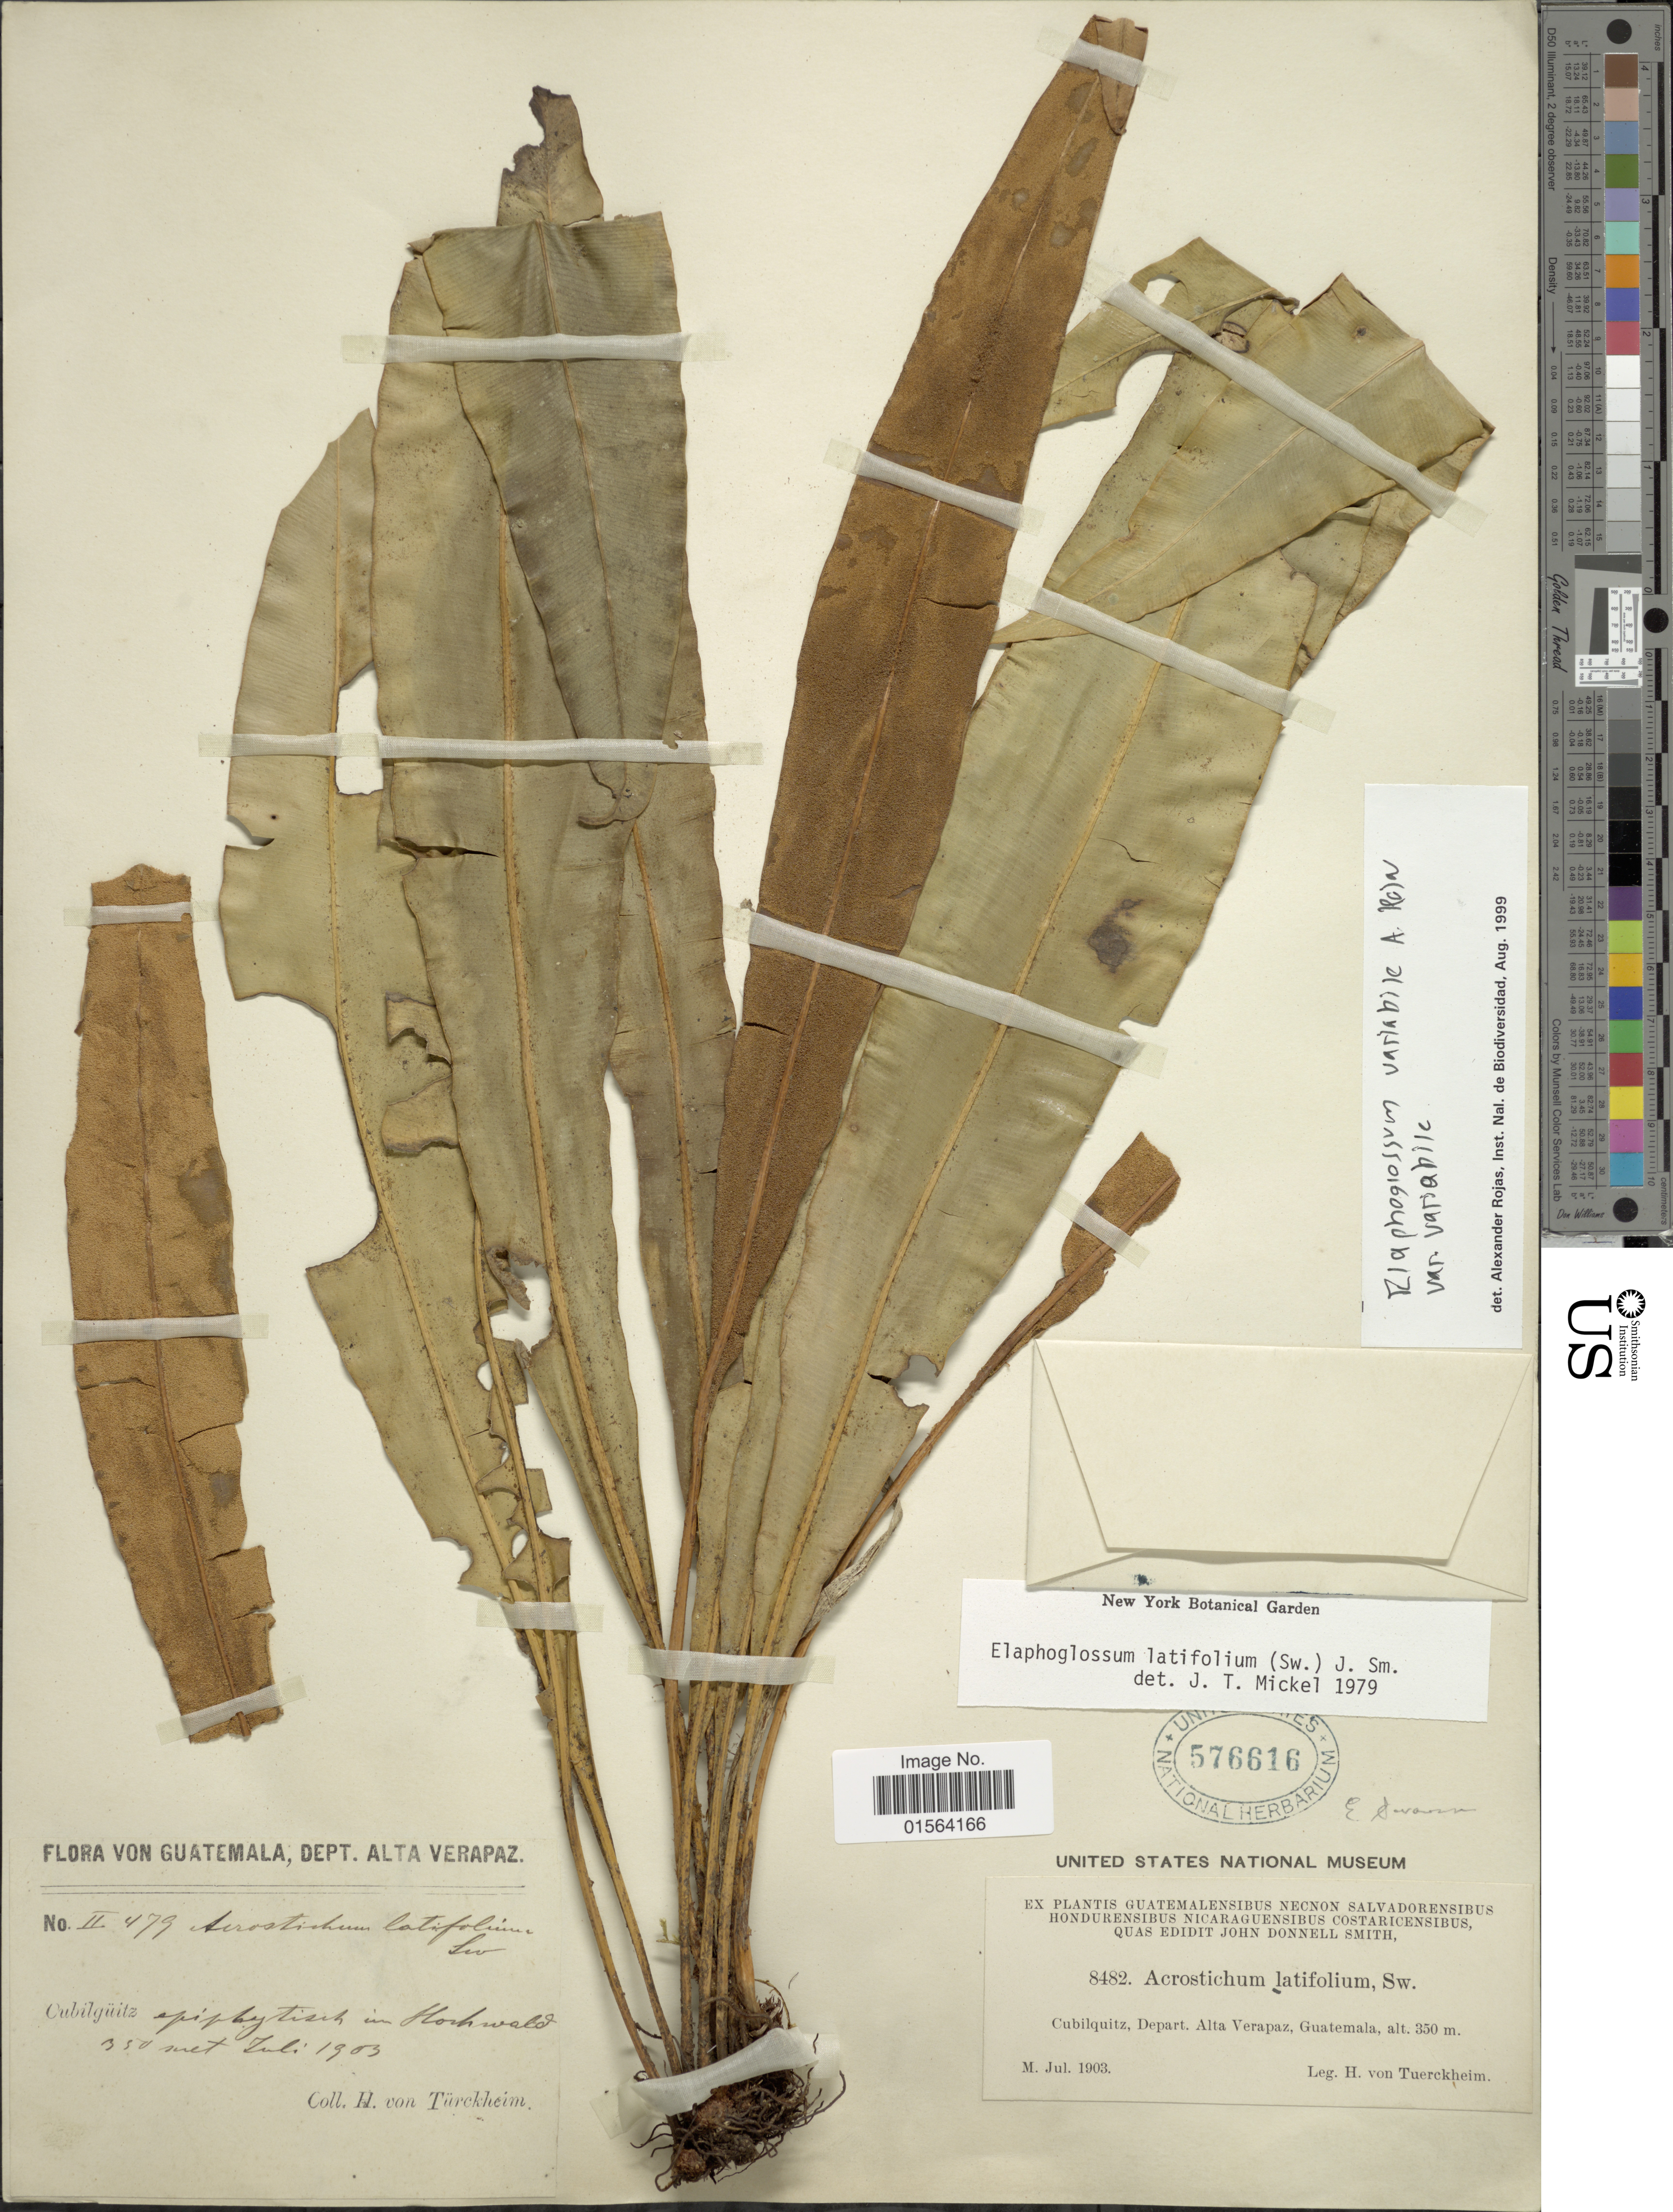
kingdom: Plantae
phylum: Tracheophyta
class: Polypodiopsida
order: Polypodiales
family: Dryopteridaceae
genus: Elaphoglossum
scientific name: Elaphoglossum latifolium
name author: (Sw.) J. Sm.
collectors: H. von Türckheim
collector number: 8482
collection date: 1903-07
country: Guatemala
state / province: Alta Verapaz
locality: Dept. Alta Verapaz, Cubilguitz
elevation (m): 350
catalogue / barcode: US 576616